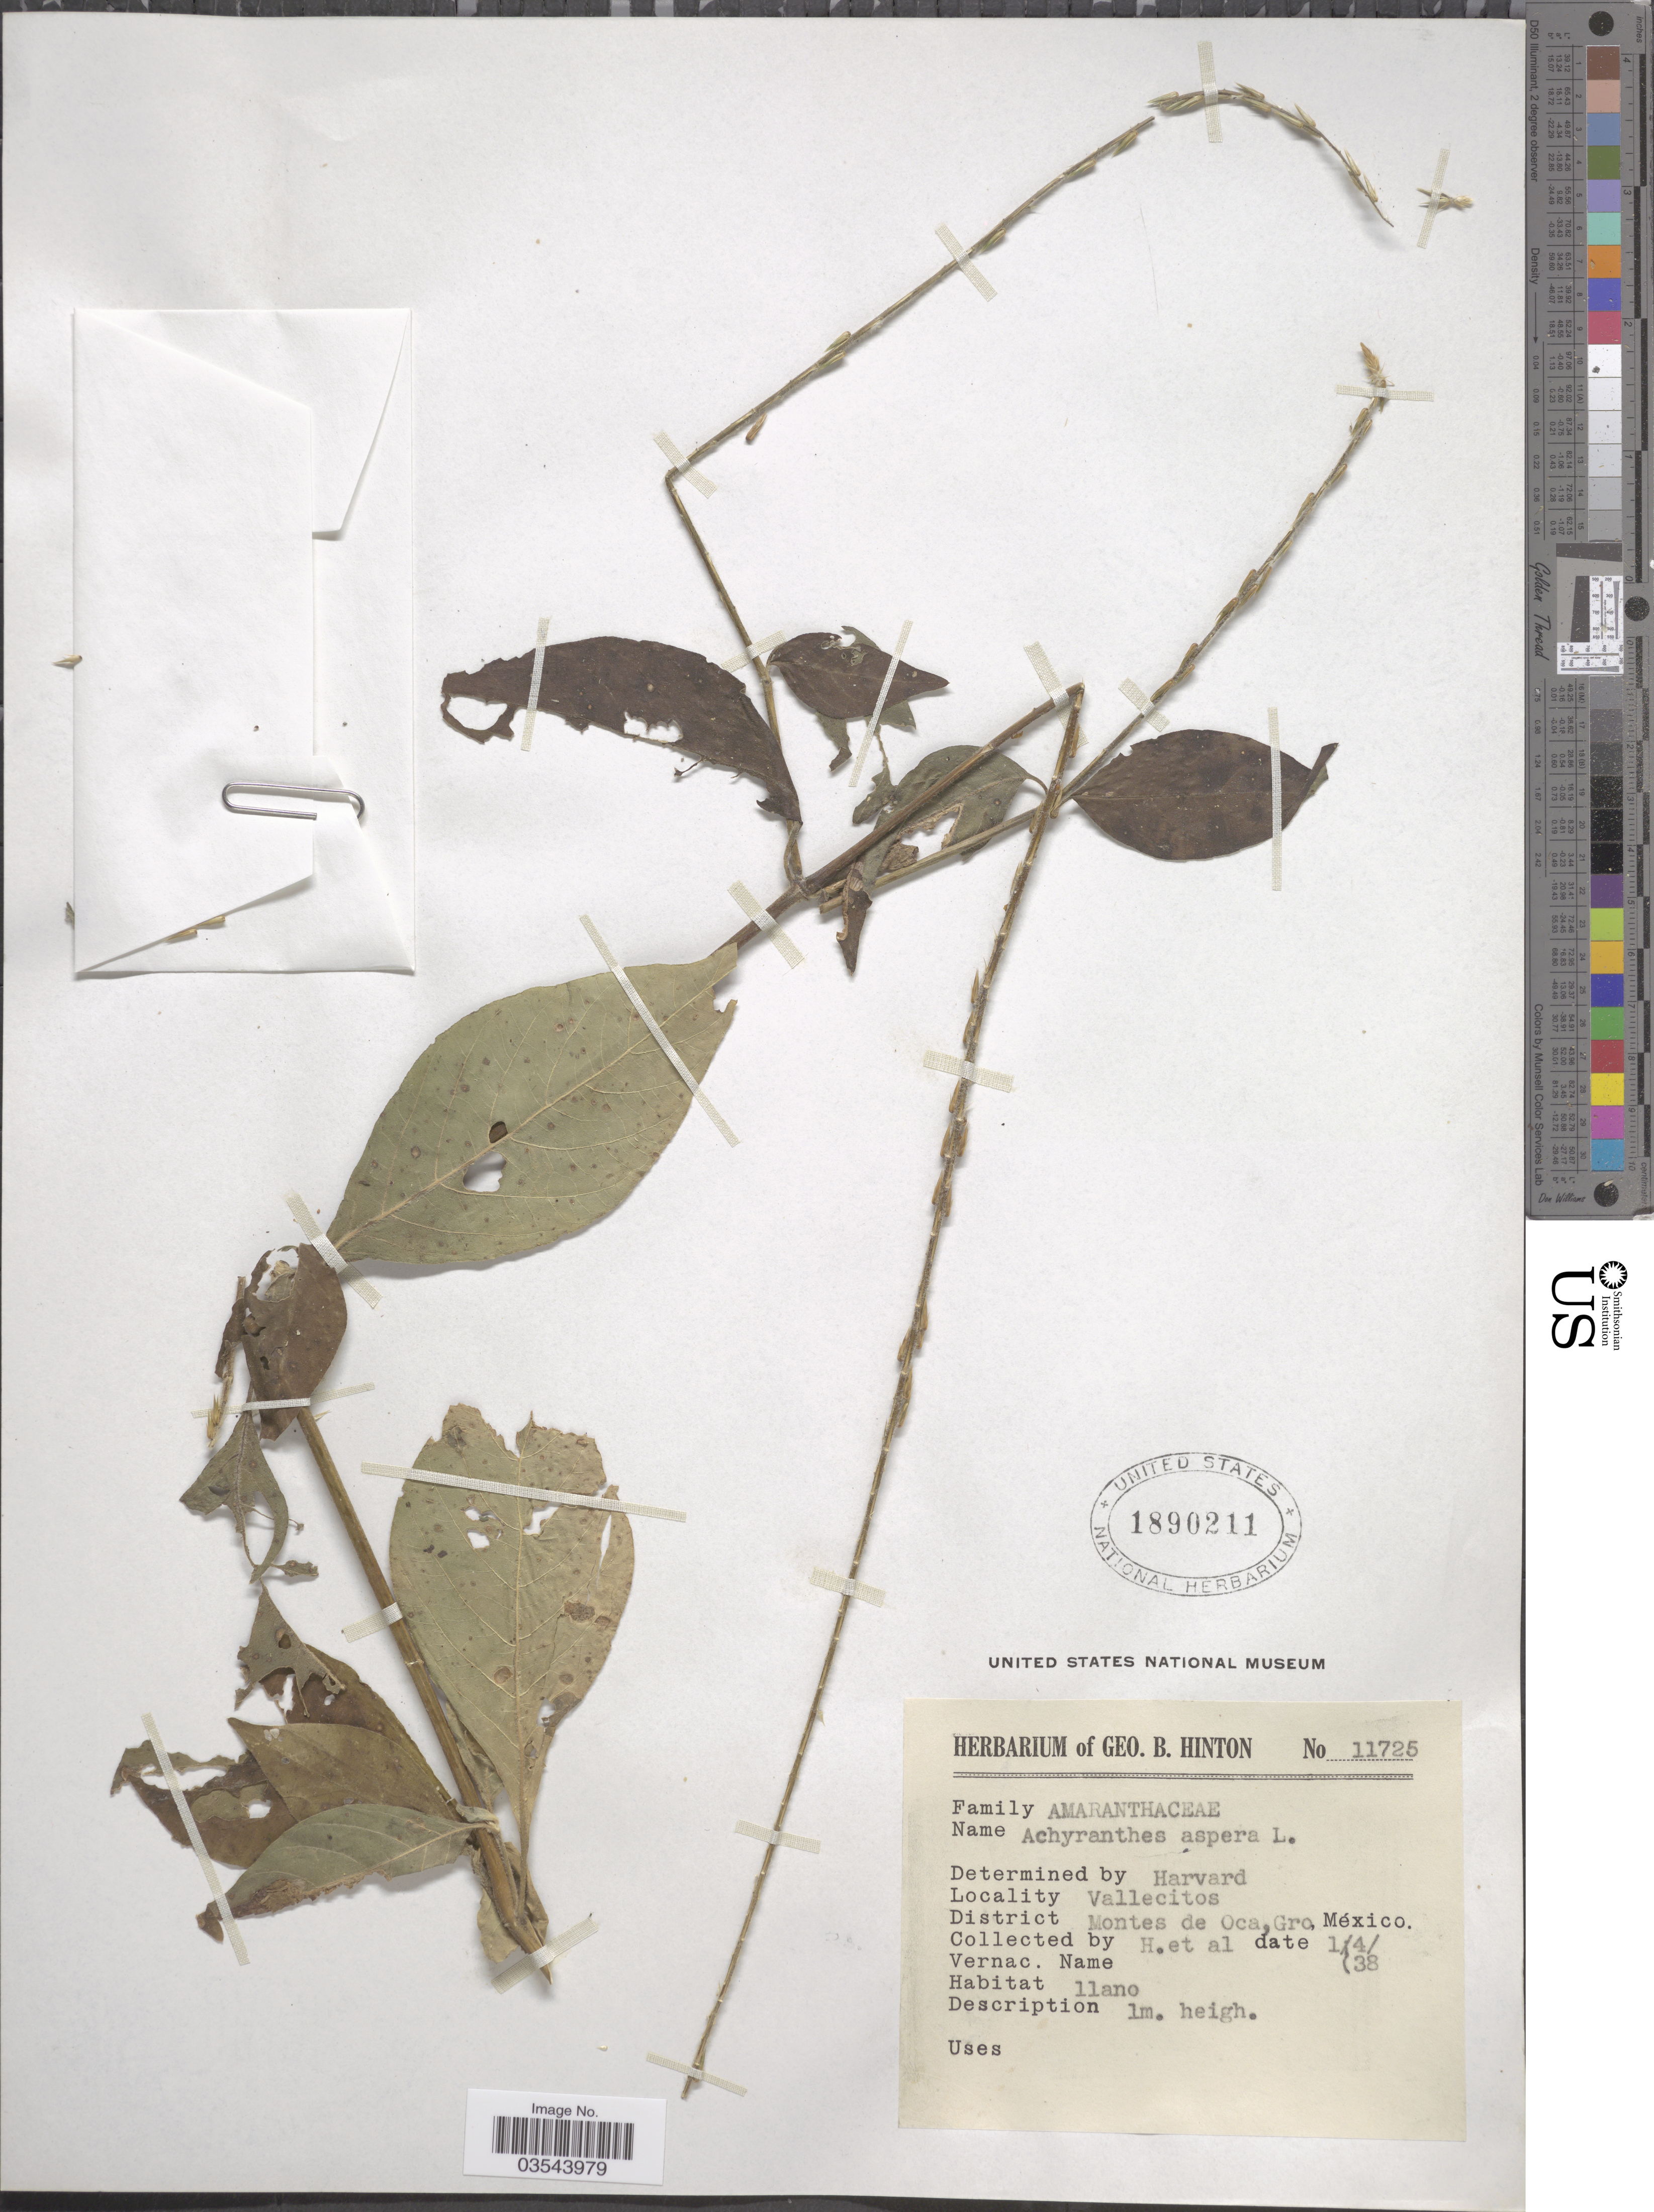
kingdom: Plantae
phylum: Tracheophyta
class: Magnoliopsida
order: Caryophyllales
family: Amaranthaceae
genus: Achyranthes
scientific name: Achyranthes aspera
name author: L.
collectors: G. B. Hinton & et al.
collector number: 11725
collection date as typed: Transcribed d/m/y: 1/4/38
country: Mexico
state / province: Guerrero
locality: Vallecitos, District Montes de Oca.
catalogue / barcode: US 1890211